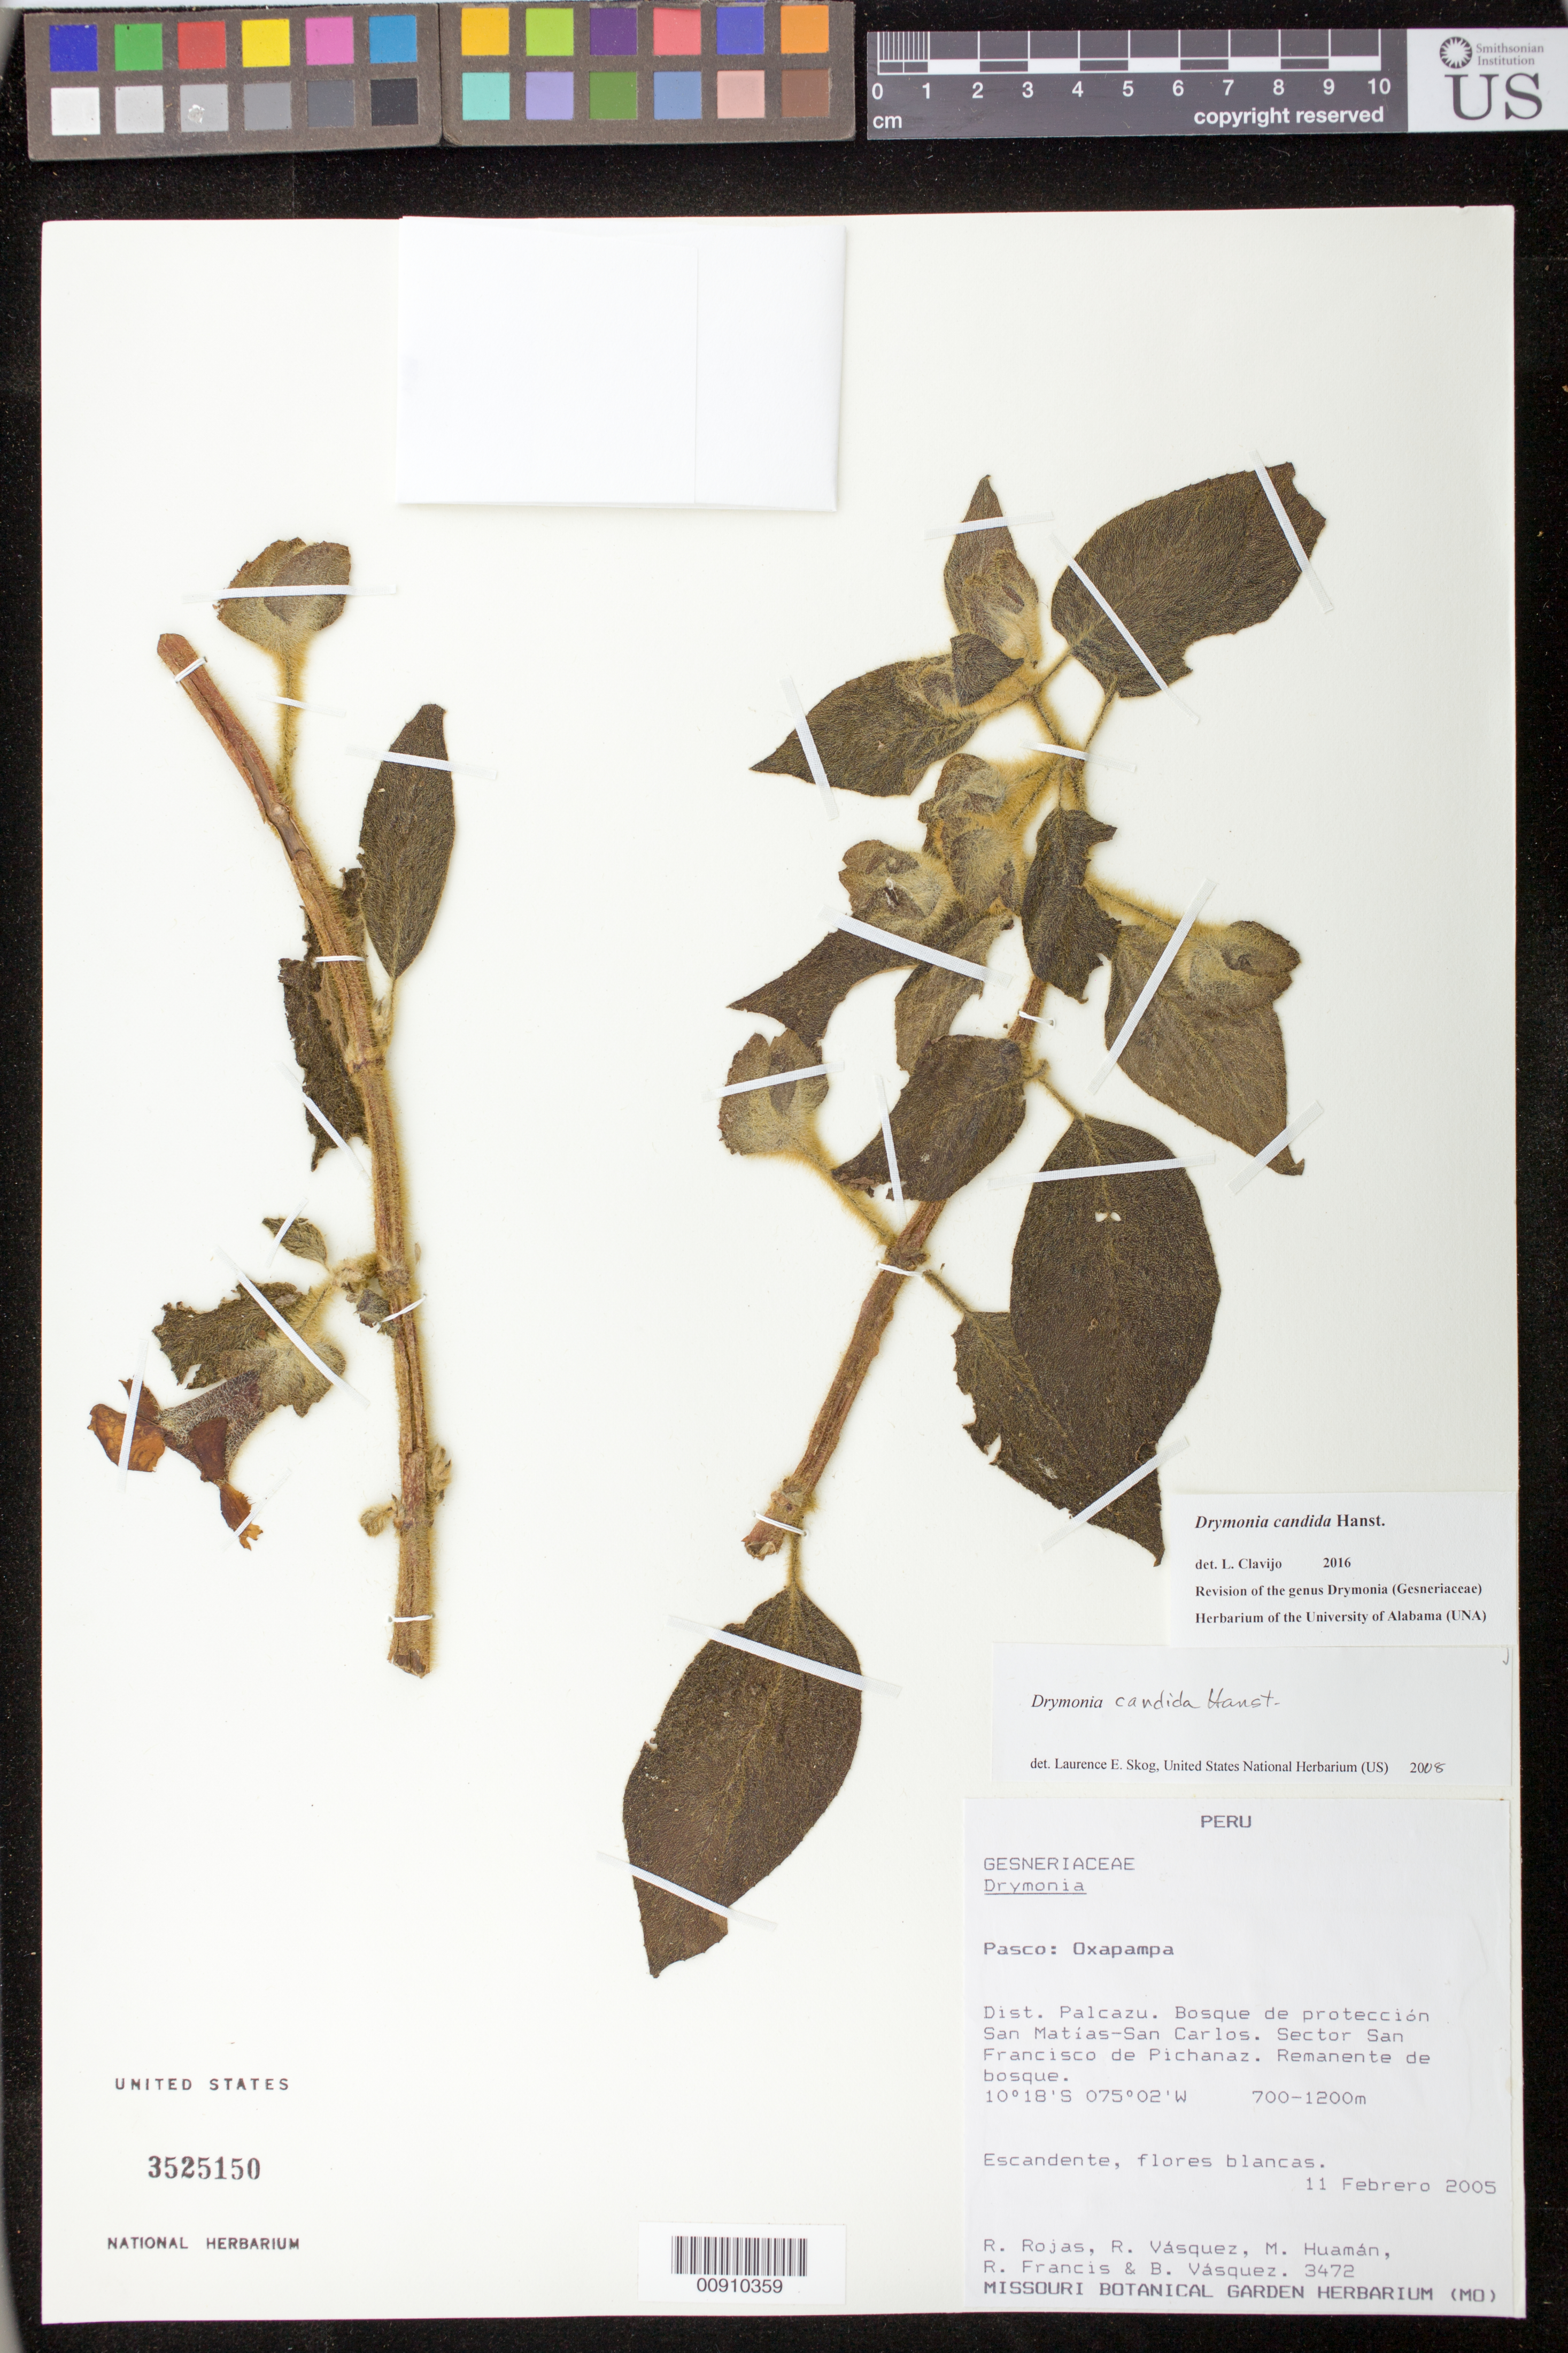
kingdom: Plantae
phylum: Tracheophyta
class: Magnoliopsida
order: Lamiales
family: Gesneriaceae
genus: Drymonia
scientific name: Drymonia candida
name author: Hanst.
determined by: Skog, Laurence E.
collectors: R. Rojas & et al.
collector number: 3472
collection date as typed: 11 Feb 2005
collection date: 2005-02-11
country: Peru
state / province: Pasco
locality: Pasco: Oxapampa. Dist. Palcazu. Bosque de protección San Matías-San Carlos. Sector San Francisco de Pichanaz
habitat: Remanente de bosque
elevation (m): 700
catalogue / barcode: US 3525150